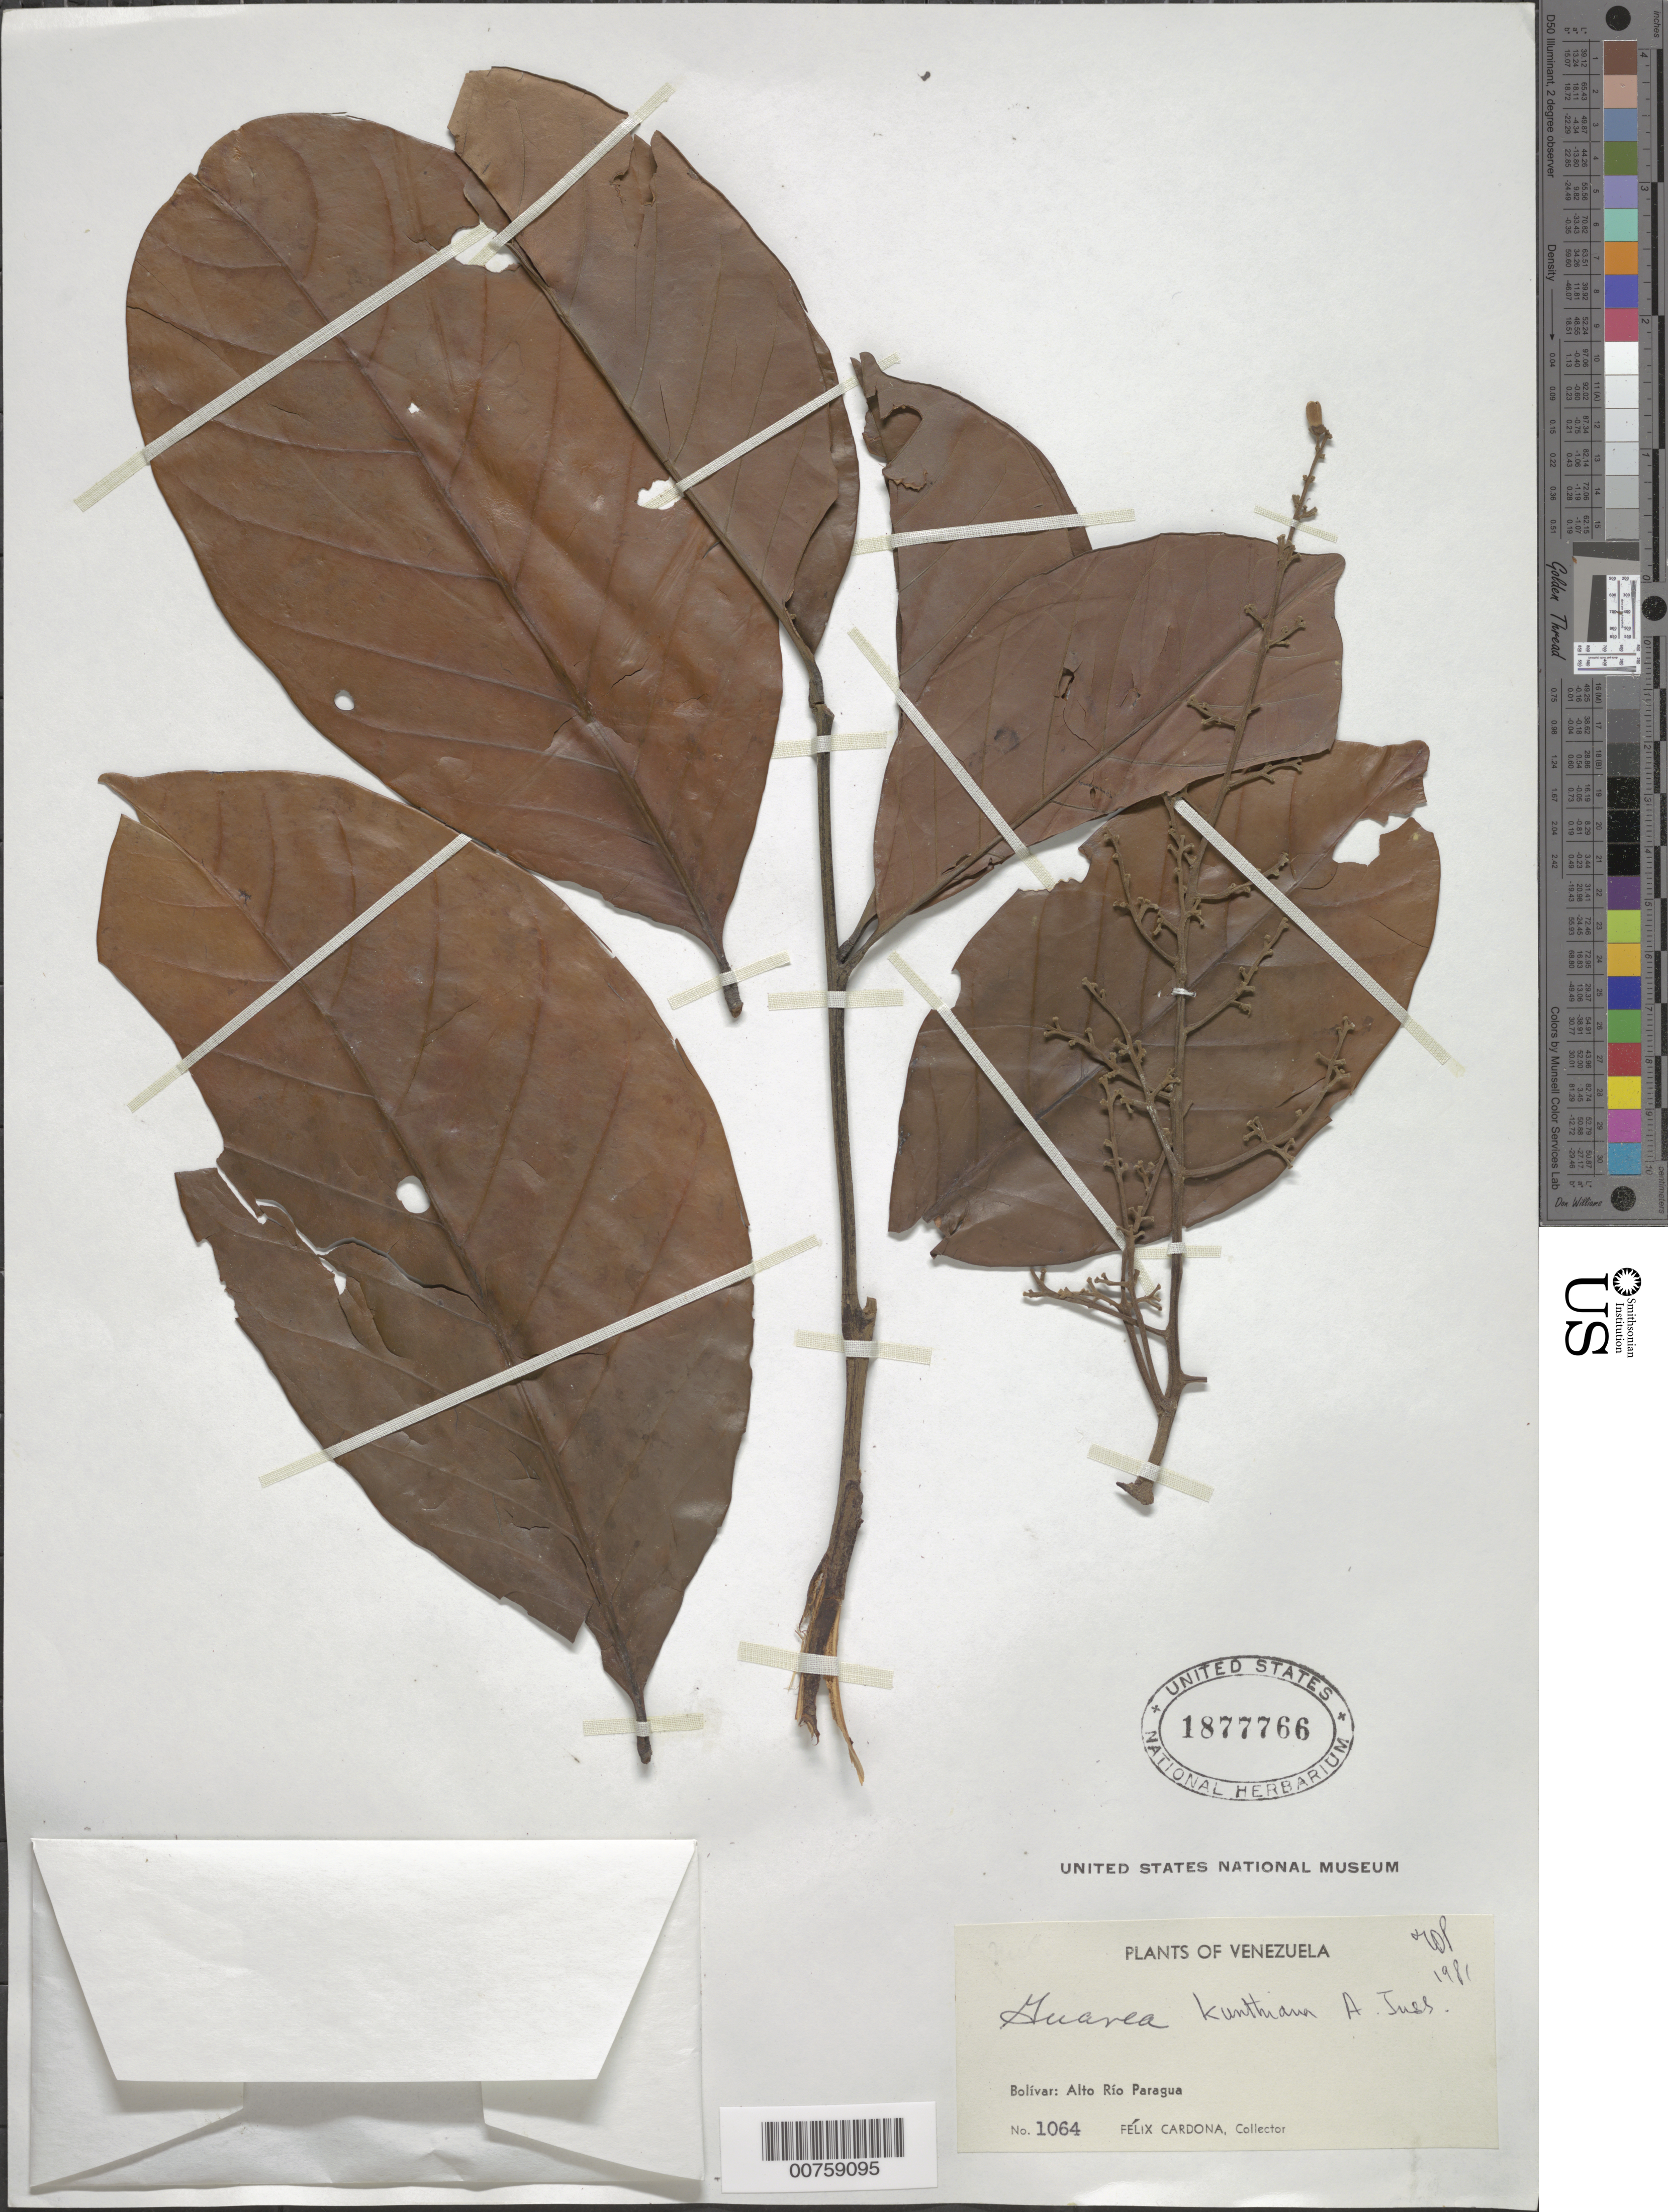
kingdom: Plantae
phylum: Tracheophyta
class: Magnoliopsida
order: Sapindales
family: Meliaceae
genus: Guarea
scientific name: Guarea kunthiana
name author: A. Juss.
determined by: Pennington, T. D., (K)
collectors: F. Cardona Puig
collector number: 1064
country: Venezuela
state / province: Bolívar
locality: Alto Río Paragua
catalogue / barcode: US 1877766